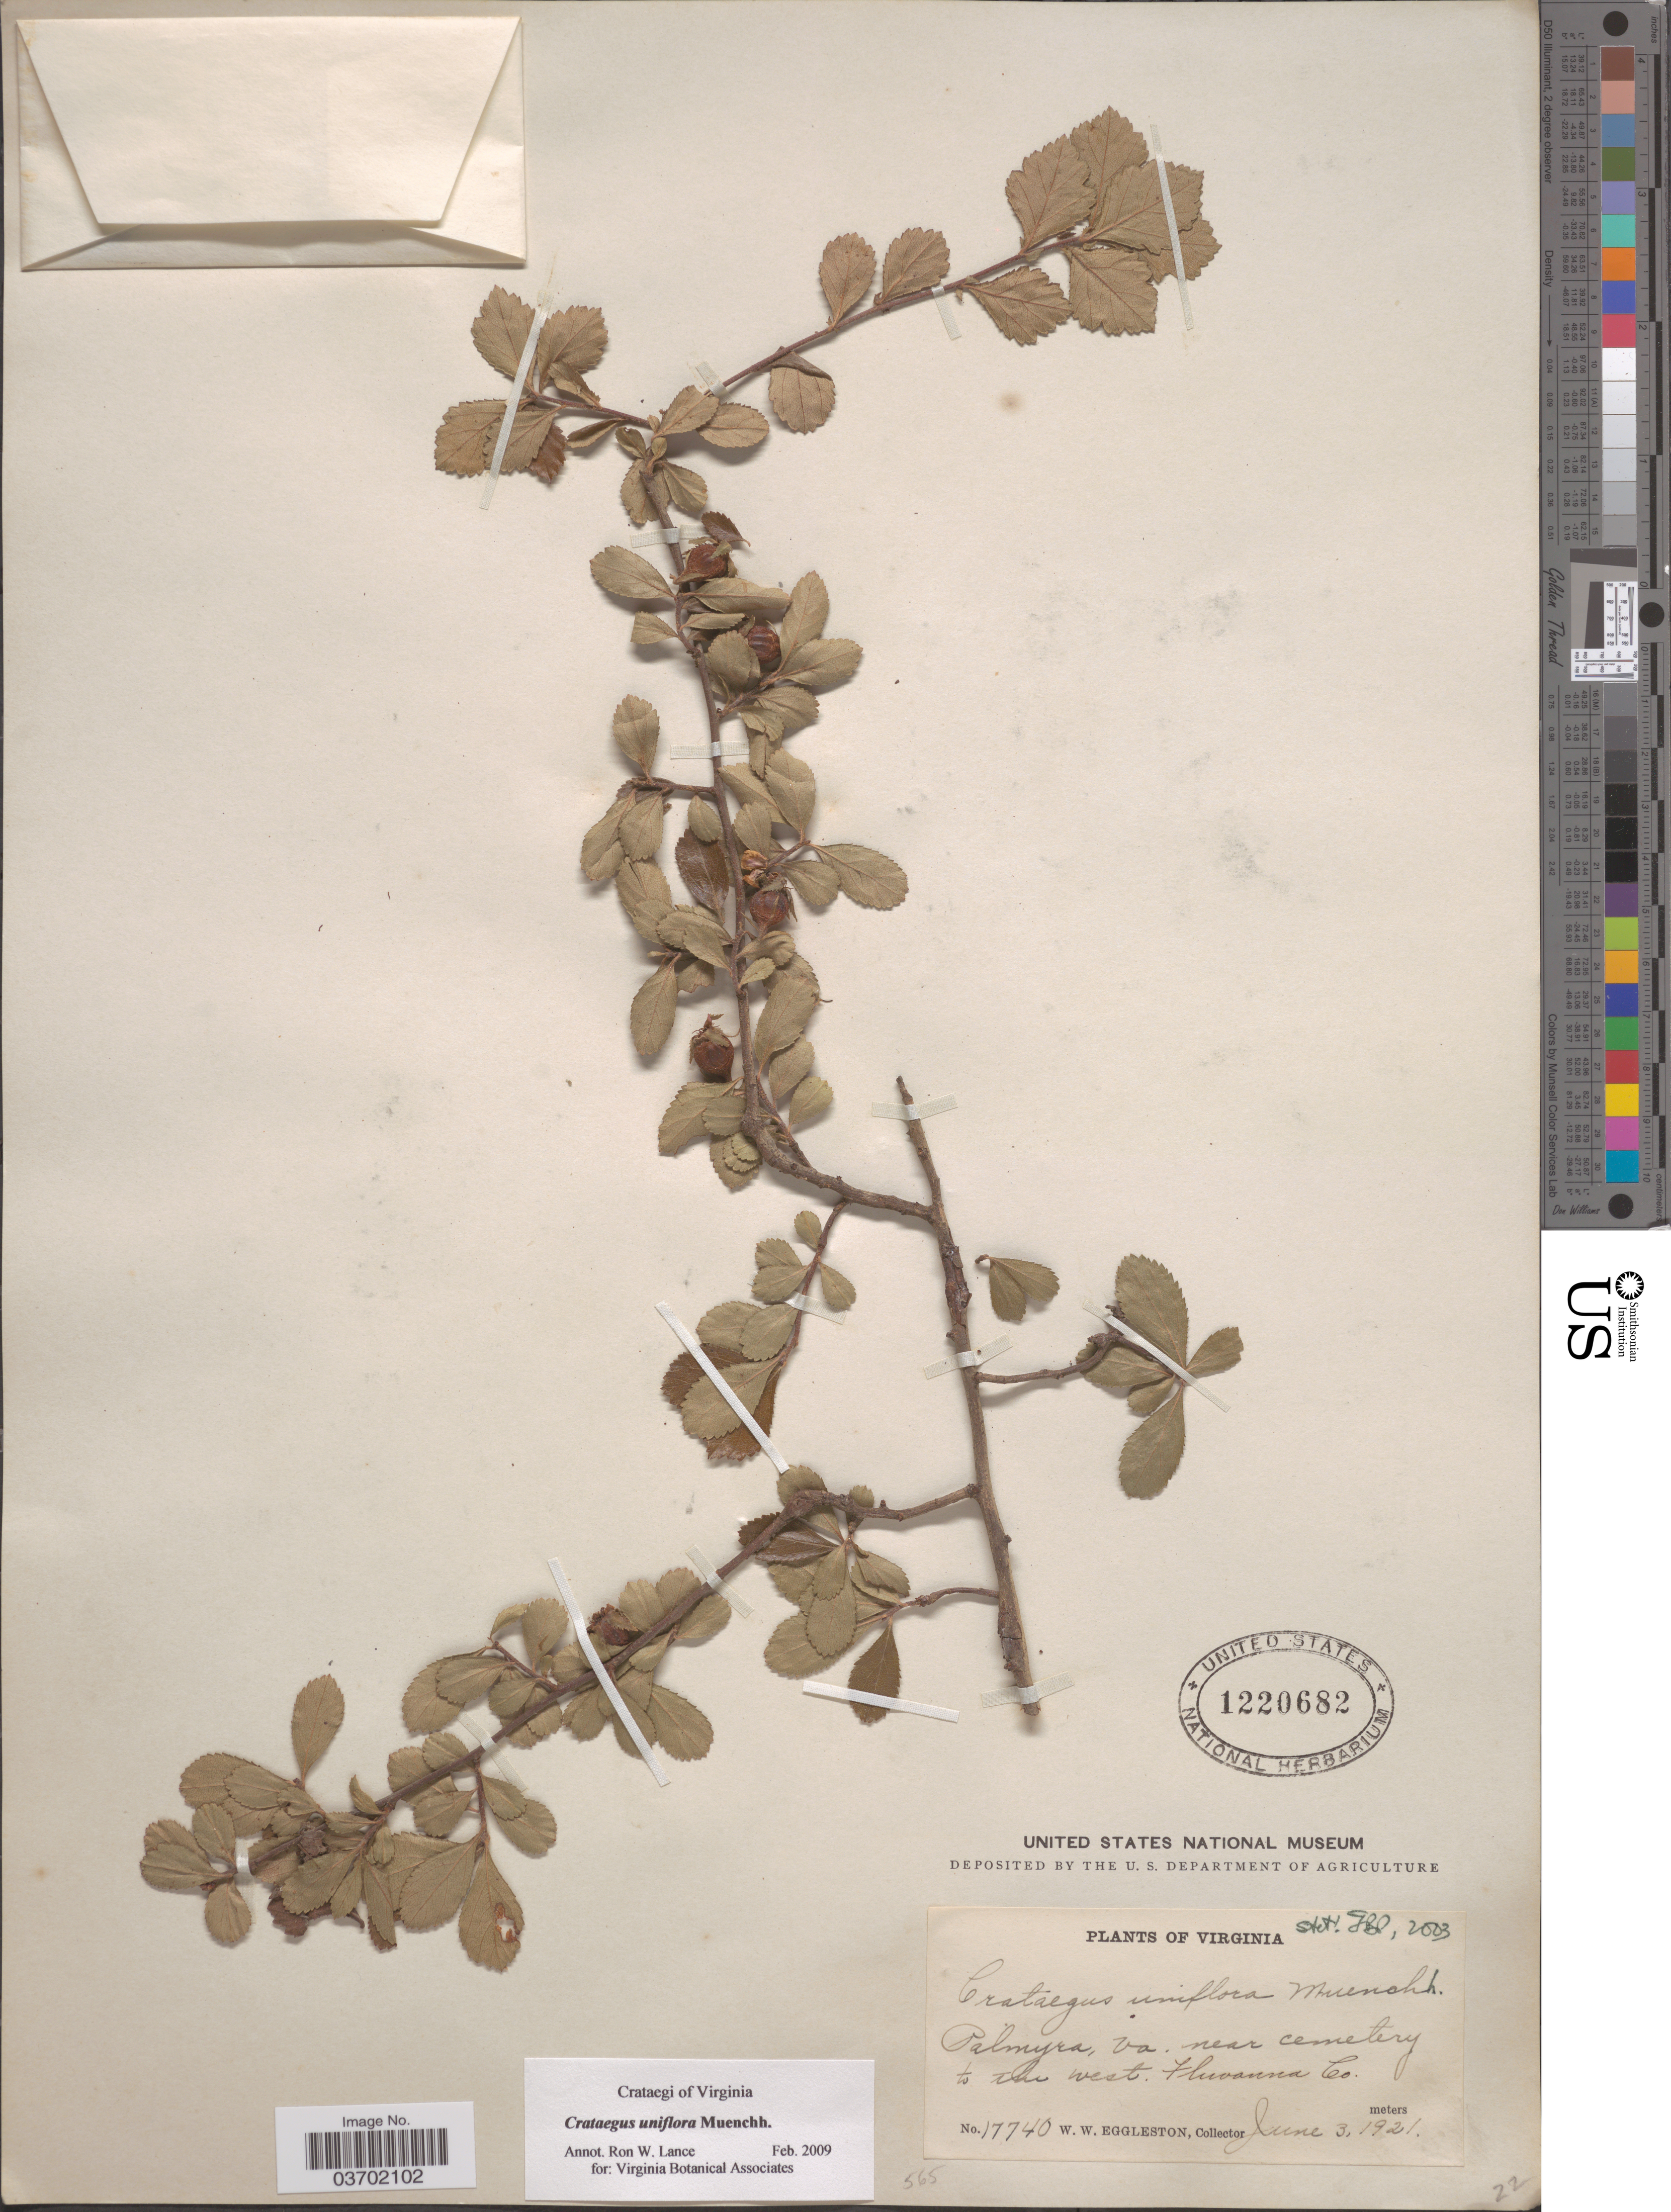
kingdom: Plantae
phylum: Tracheophyta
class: Magnoliopsida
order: Rosales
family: Rosaceae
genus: Crataegus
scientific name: Crataegus uniflora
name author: Münchh.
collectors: W. W. Eggleston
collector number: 17740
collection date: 1921-06-03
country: United States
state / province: Virginia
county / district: Fluvanna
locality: Palmyra near cemetery to the west Fluvanna Co.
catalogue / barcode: US 1220682